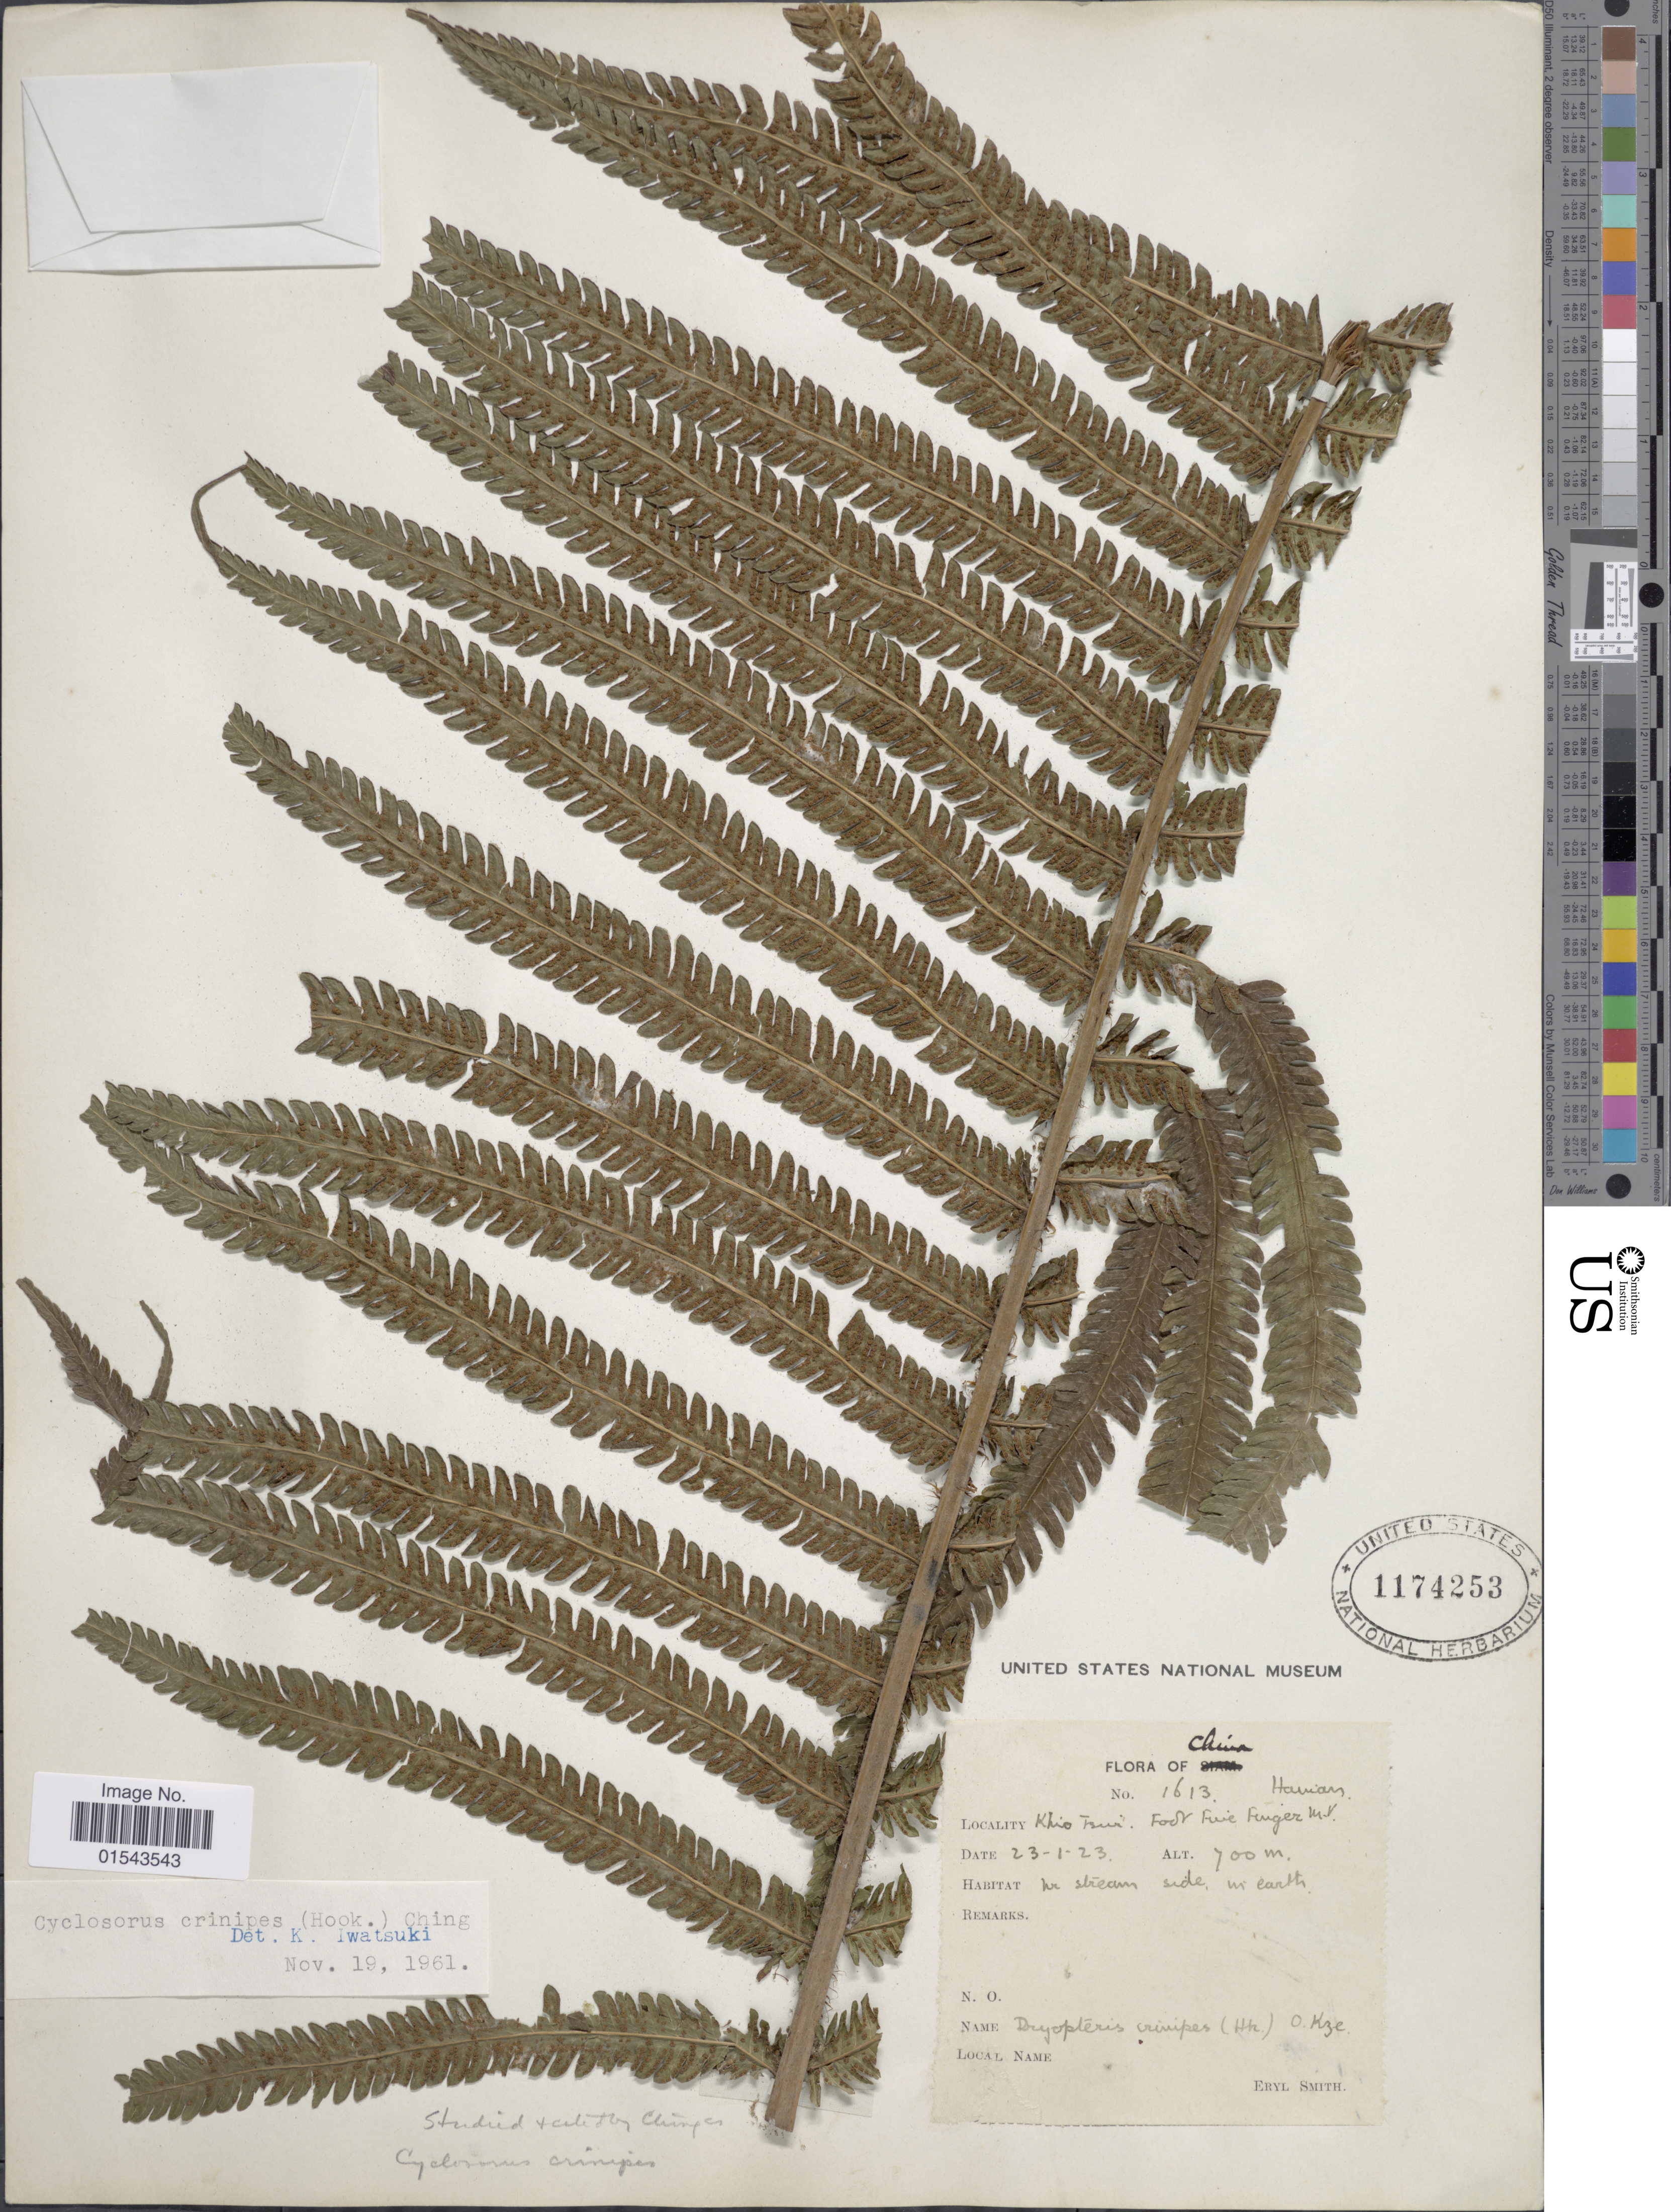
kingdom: Plantae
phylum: Tracheophyta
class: Polypodiopsida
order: Polypodiales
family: Thelypteridaceae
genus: Christella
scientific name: Christella crinipes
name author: (Hook.) Holttum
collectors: C. E. Smith Jr.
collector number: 1613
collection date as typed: Transcribed d/m/y: 23/1/23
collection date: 1923-01-23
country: China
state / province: Hainan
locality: Khio Tsur. Foo Five Finger M. V. In stream side in dirt.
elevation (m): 700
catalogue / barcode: US 1174253